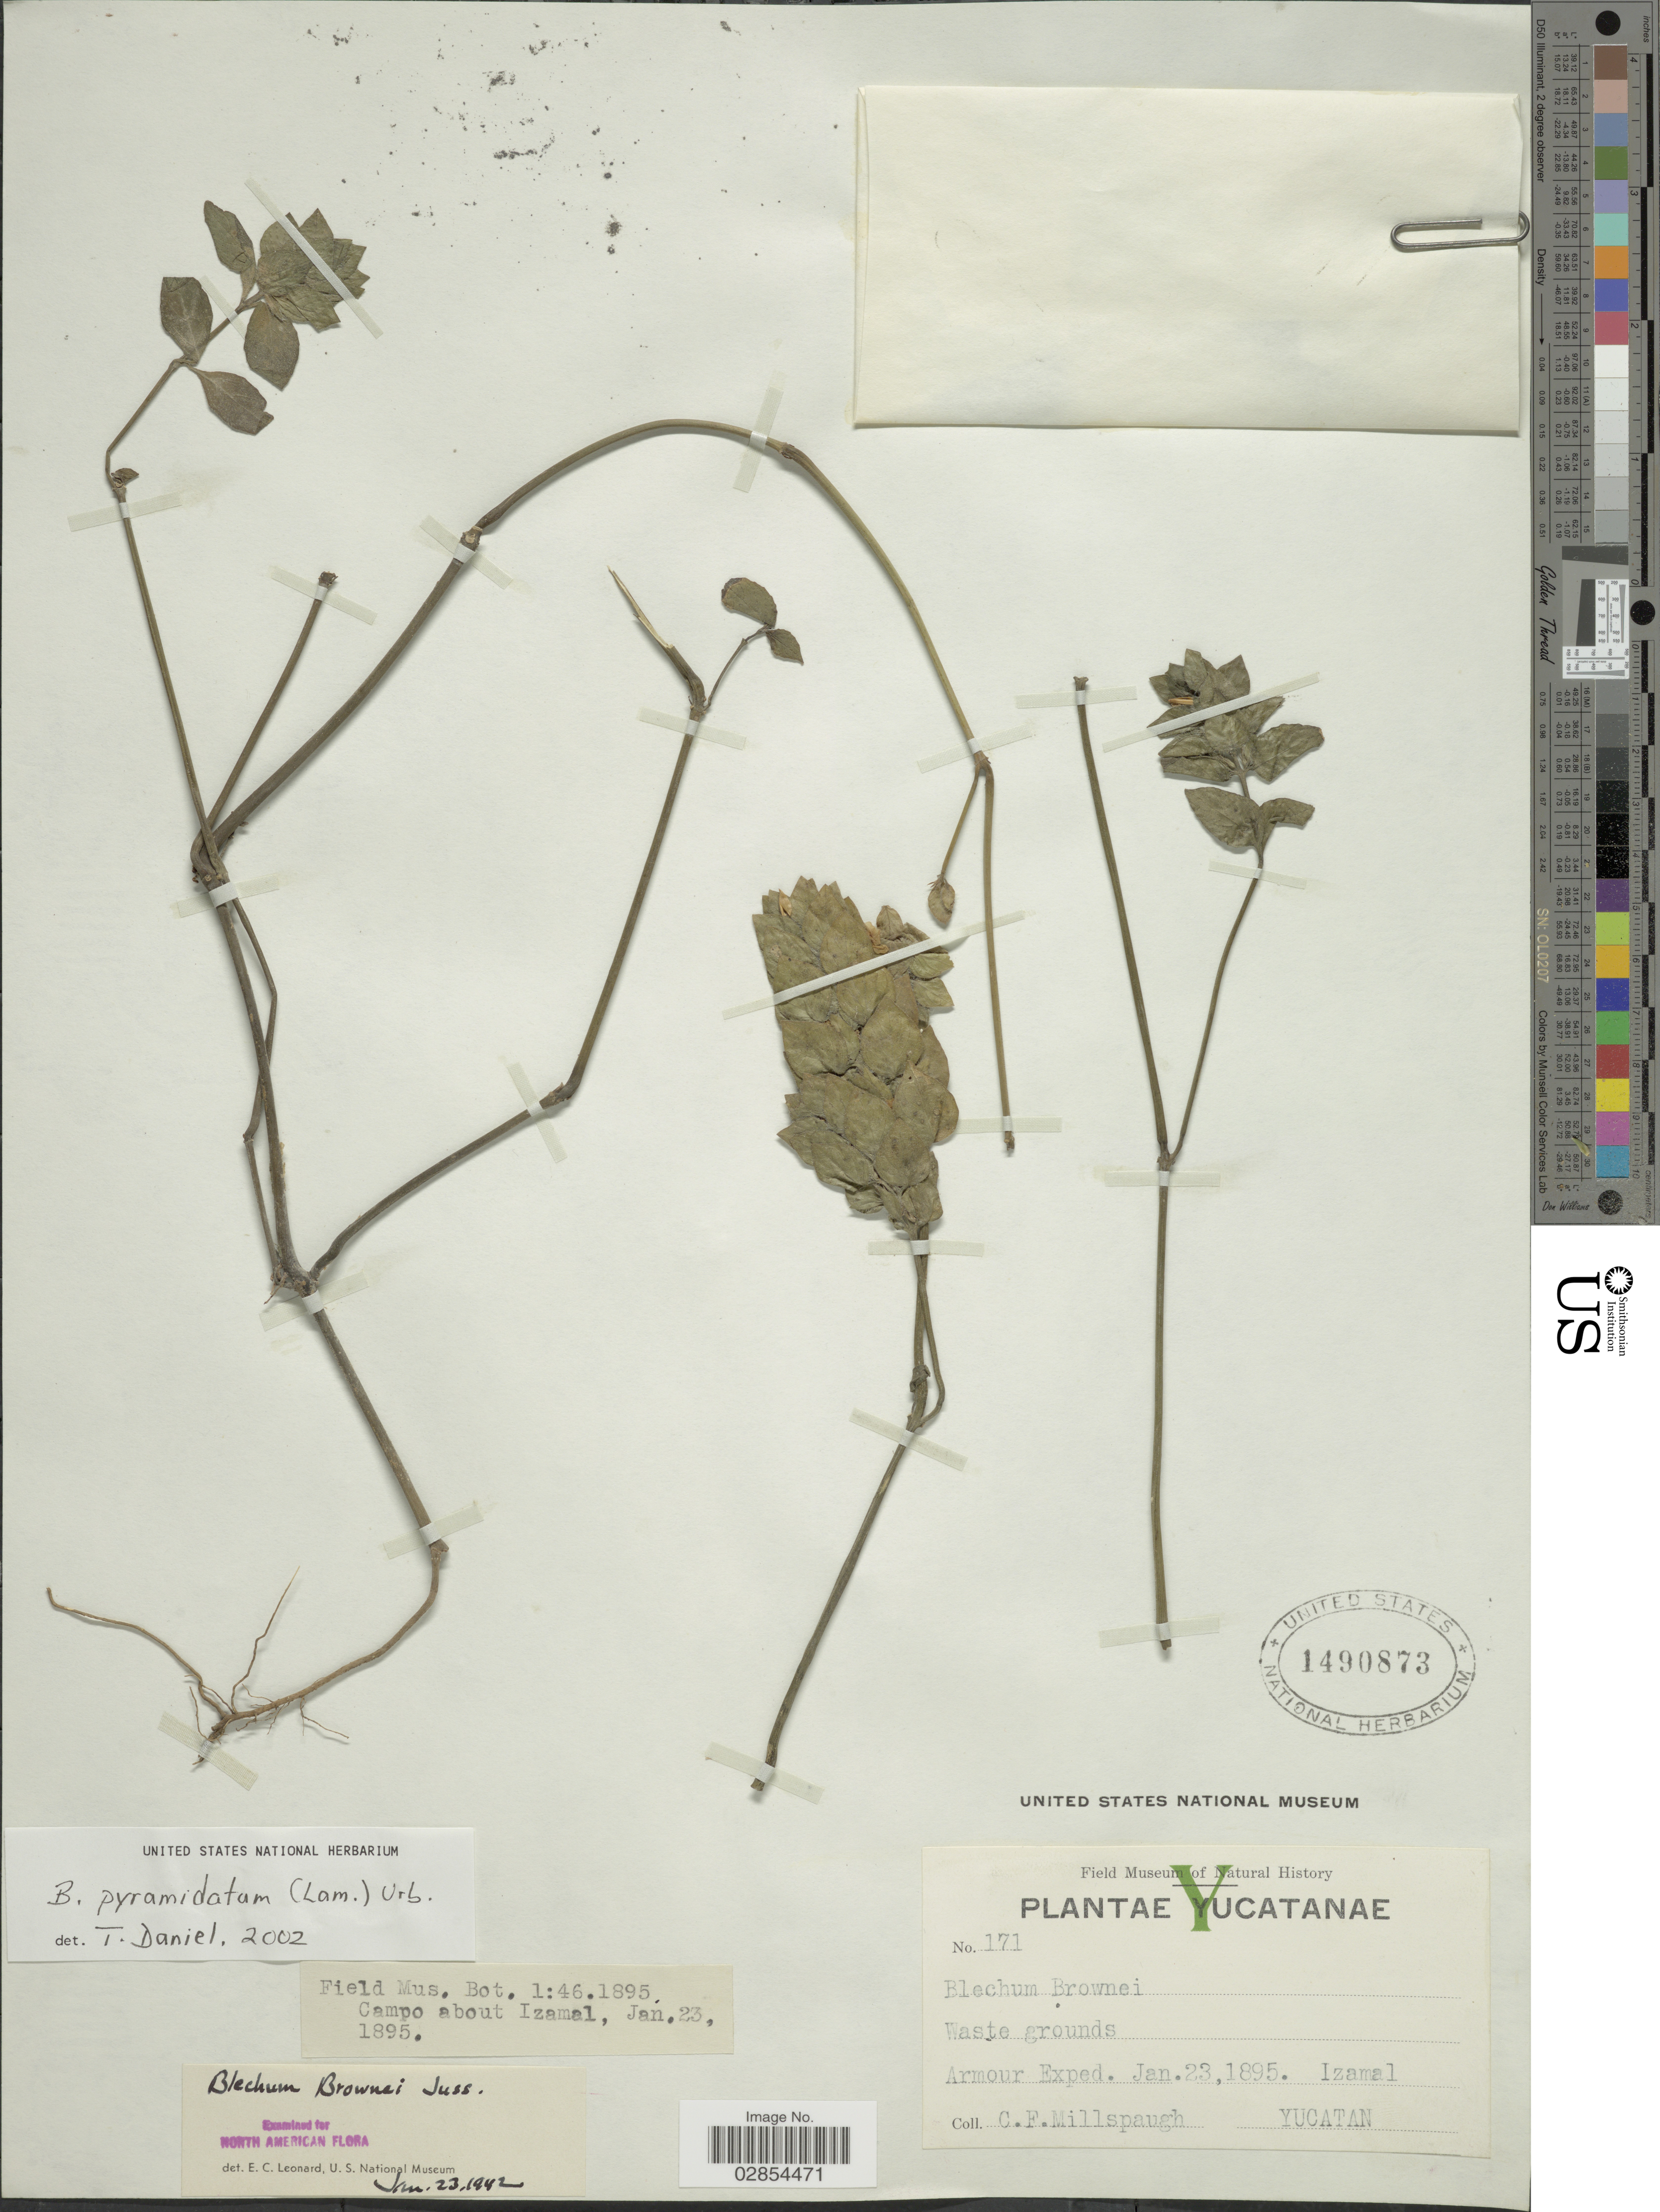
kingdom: Plantae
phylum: Tracheophyta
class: Magnoliopsida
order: Lamiales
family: Acanthaceae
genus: Blechum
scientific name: Blechum brownei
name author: Juss.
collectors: C. F. Millspaugh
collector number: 171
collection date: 1895-01-23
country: Mexico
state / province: Yucatán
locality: Campo about Izamal.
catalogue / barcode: US 1490873